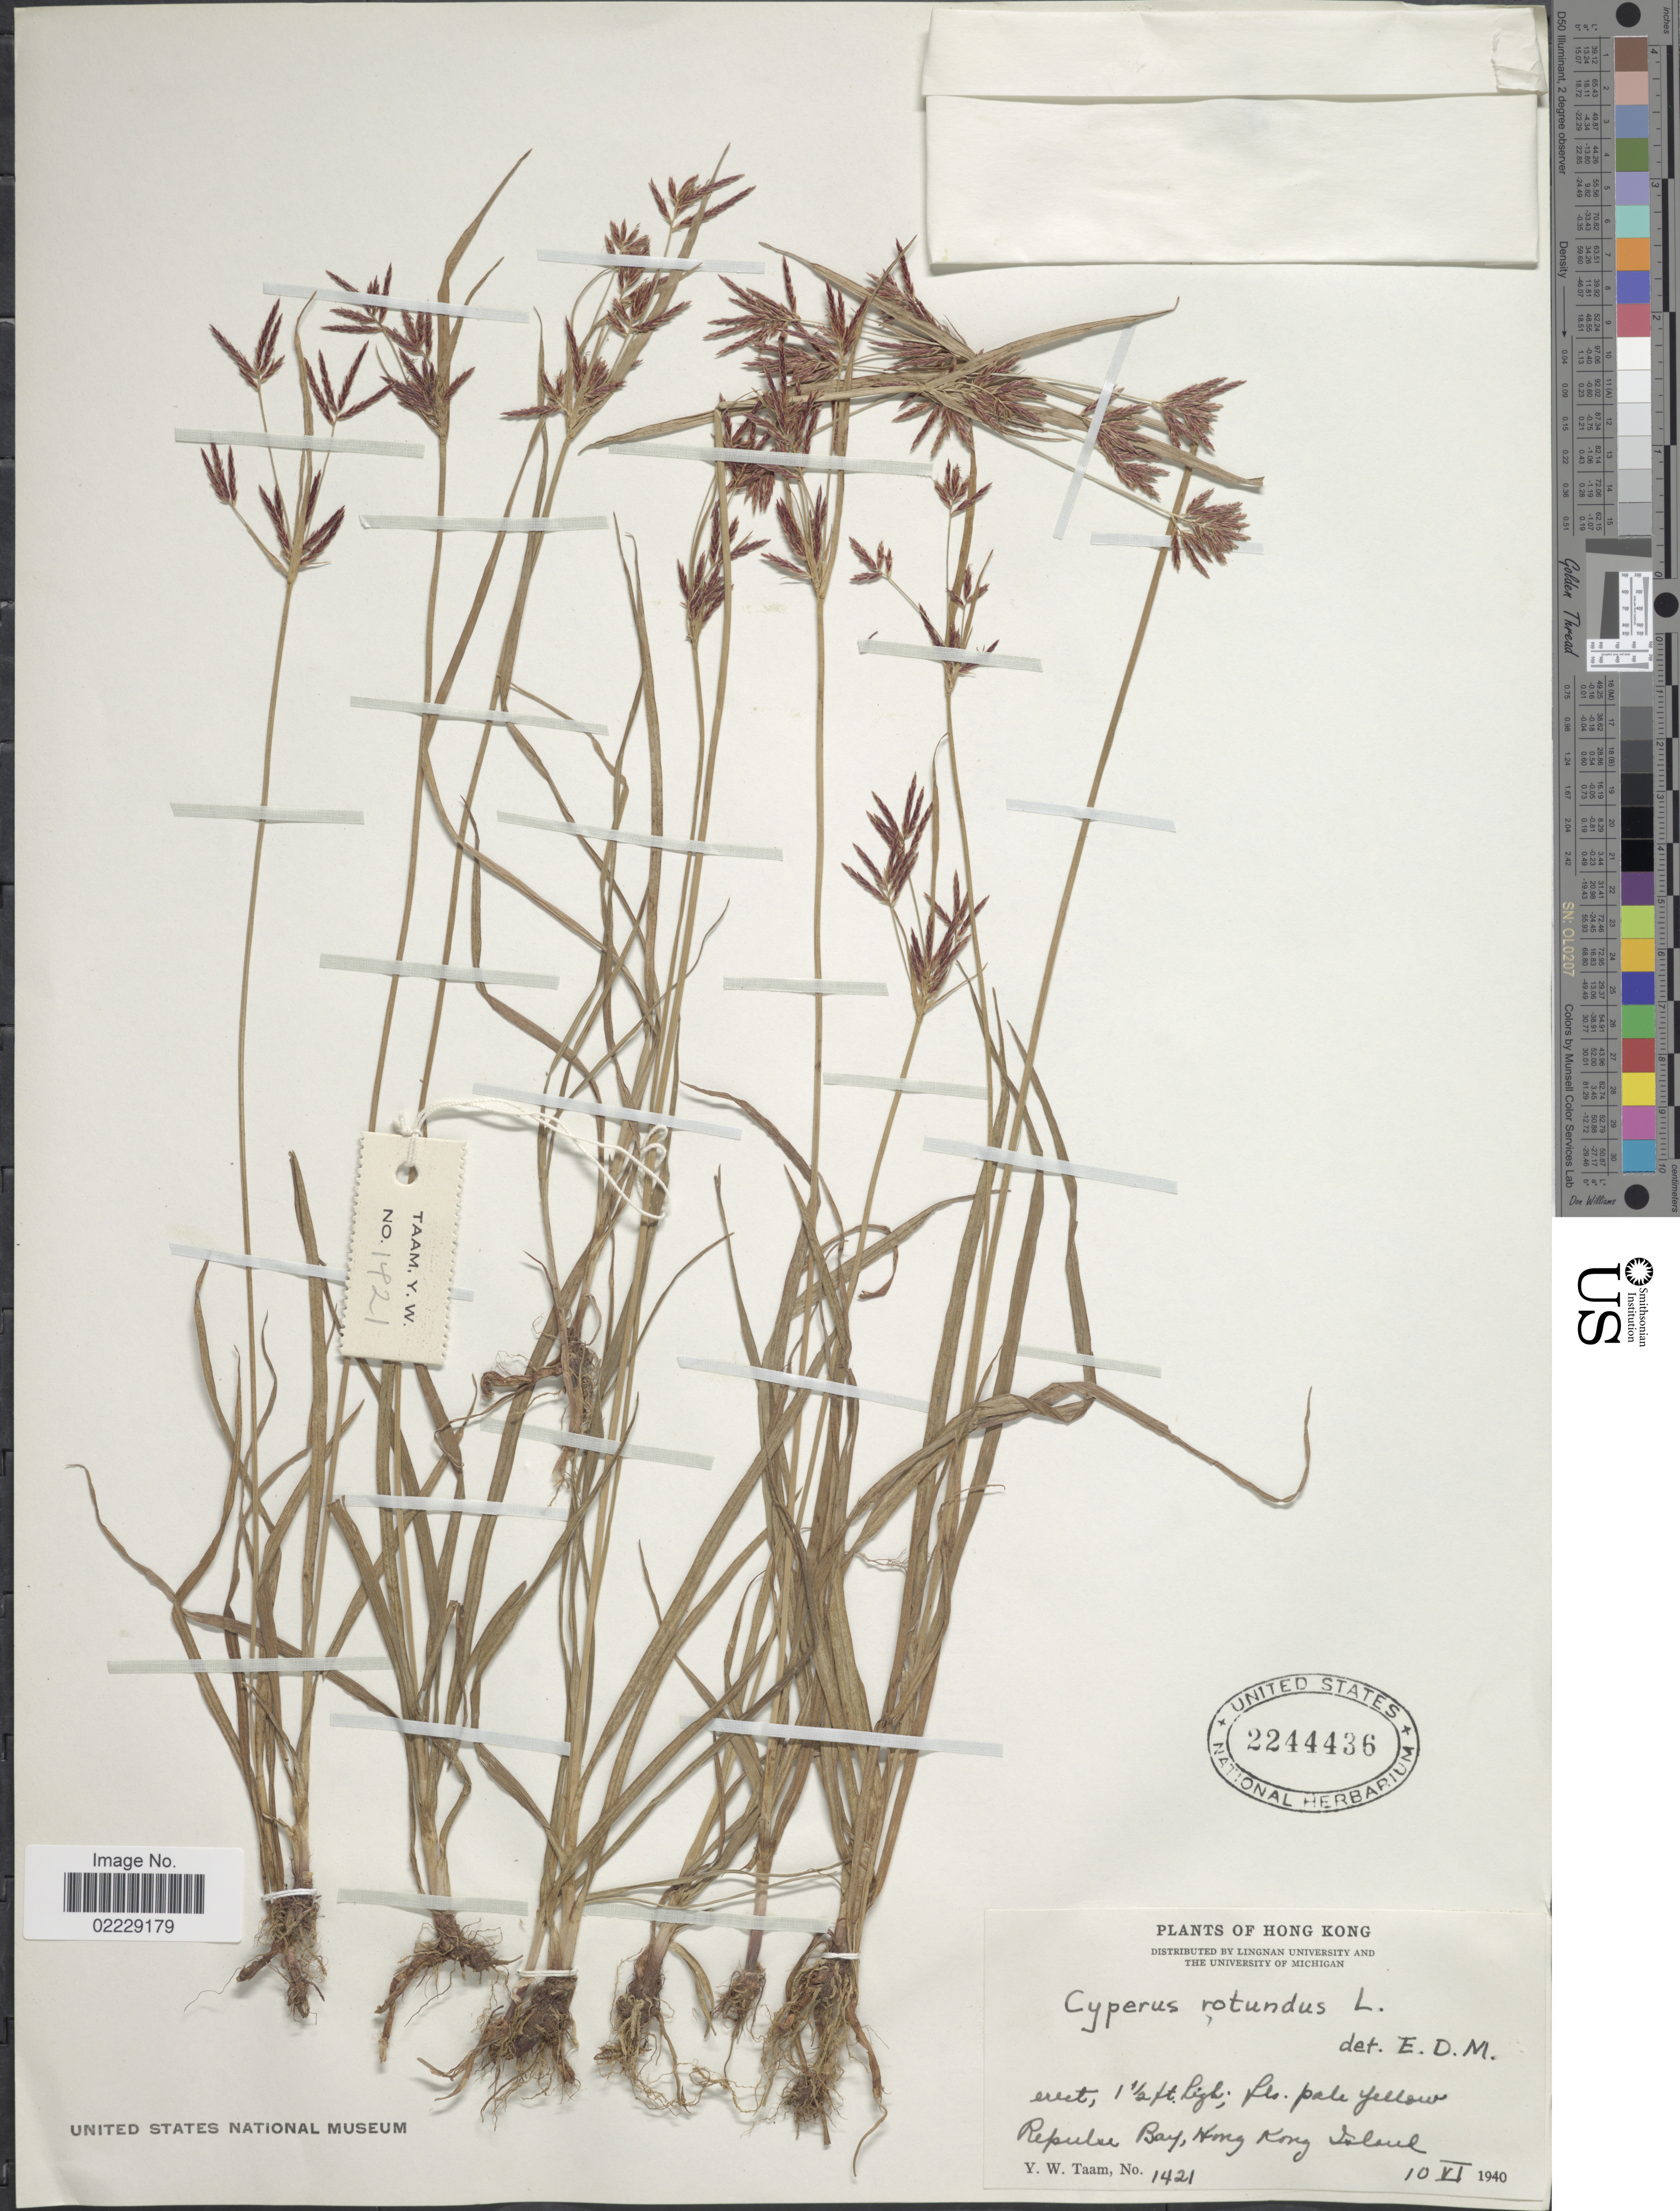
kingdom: Plantae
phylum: Tracheophyta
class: Liliopsida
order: Poales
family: Cyperaceae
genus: Cyperus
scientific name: Cyperus rotundus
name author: L.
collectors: Y. W. Taam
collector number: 1421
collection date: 1940-06-10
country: China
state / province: Hong Kong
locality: Repulse [interpreted] Bay, Hong Kong Island.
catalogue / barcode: US 2244436